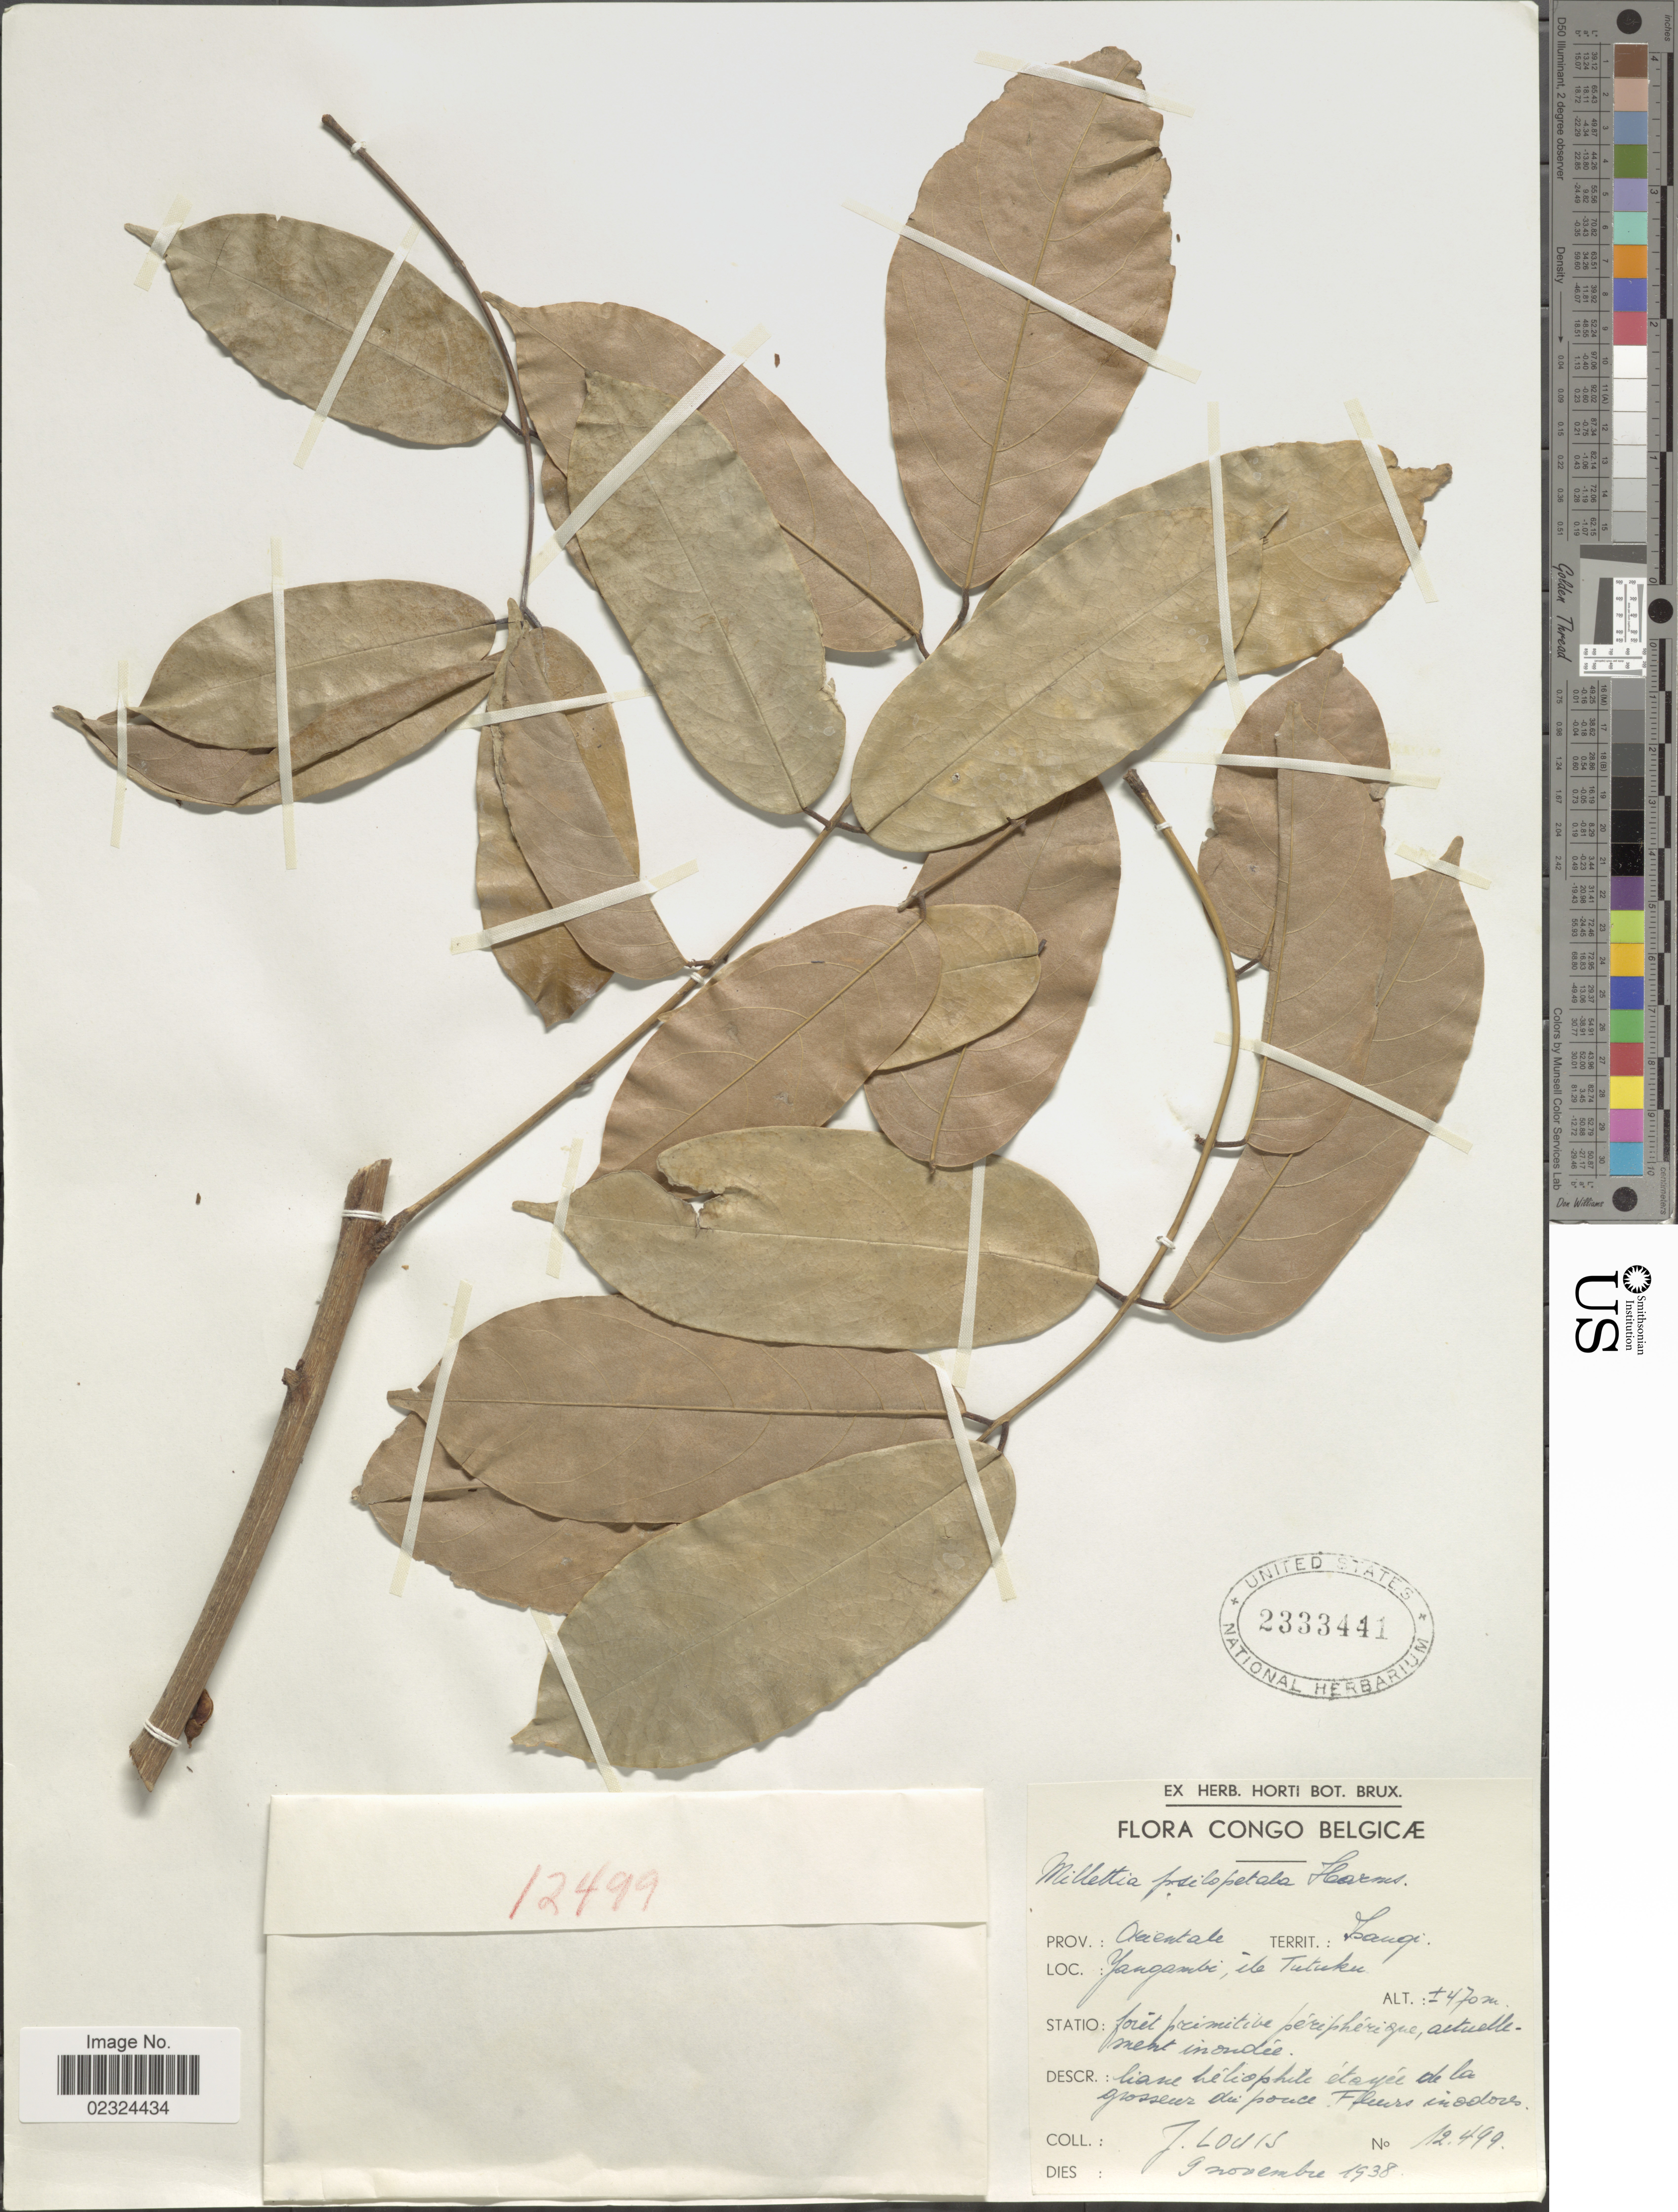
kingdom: Plantae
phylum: Tracheophyta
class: Magnoliopsida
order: Fabales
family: Fabaceae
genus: Millettia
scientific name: Millettia psilopetala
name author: Harms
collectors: J. Louis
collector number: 12499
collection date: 1938-11-09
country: Congo, Democratic Republic of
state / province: Tshopo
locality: Congo Belgicae. Territ.: Isangi. yangambi, ile Tutuku.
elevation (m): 470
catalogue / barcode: US 2333441